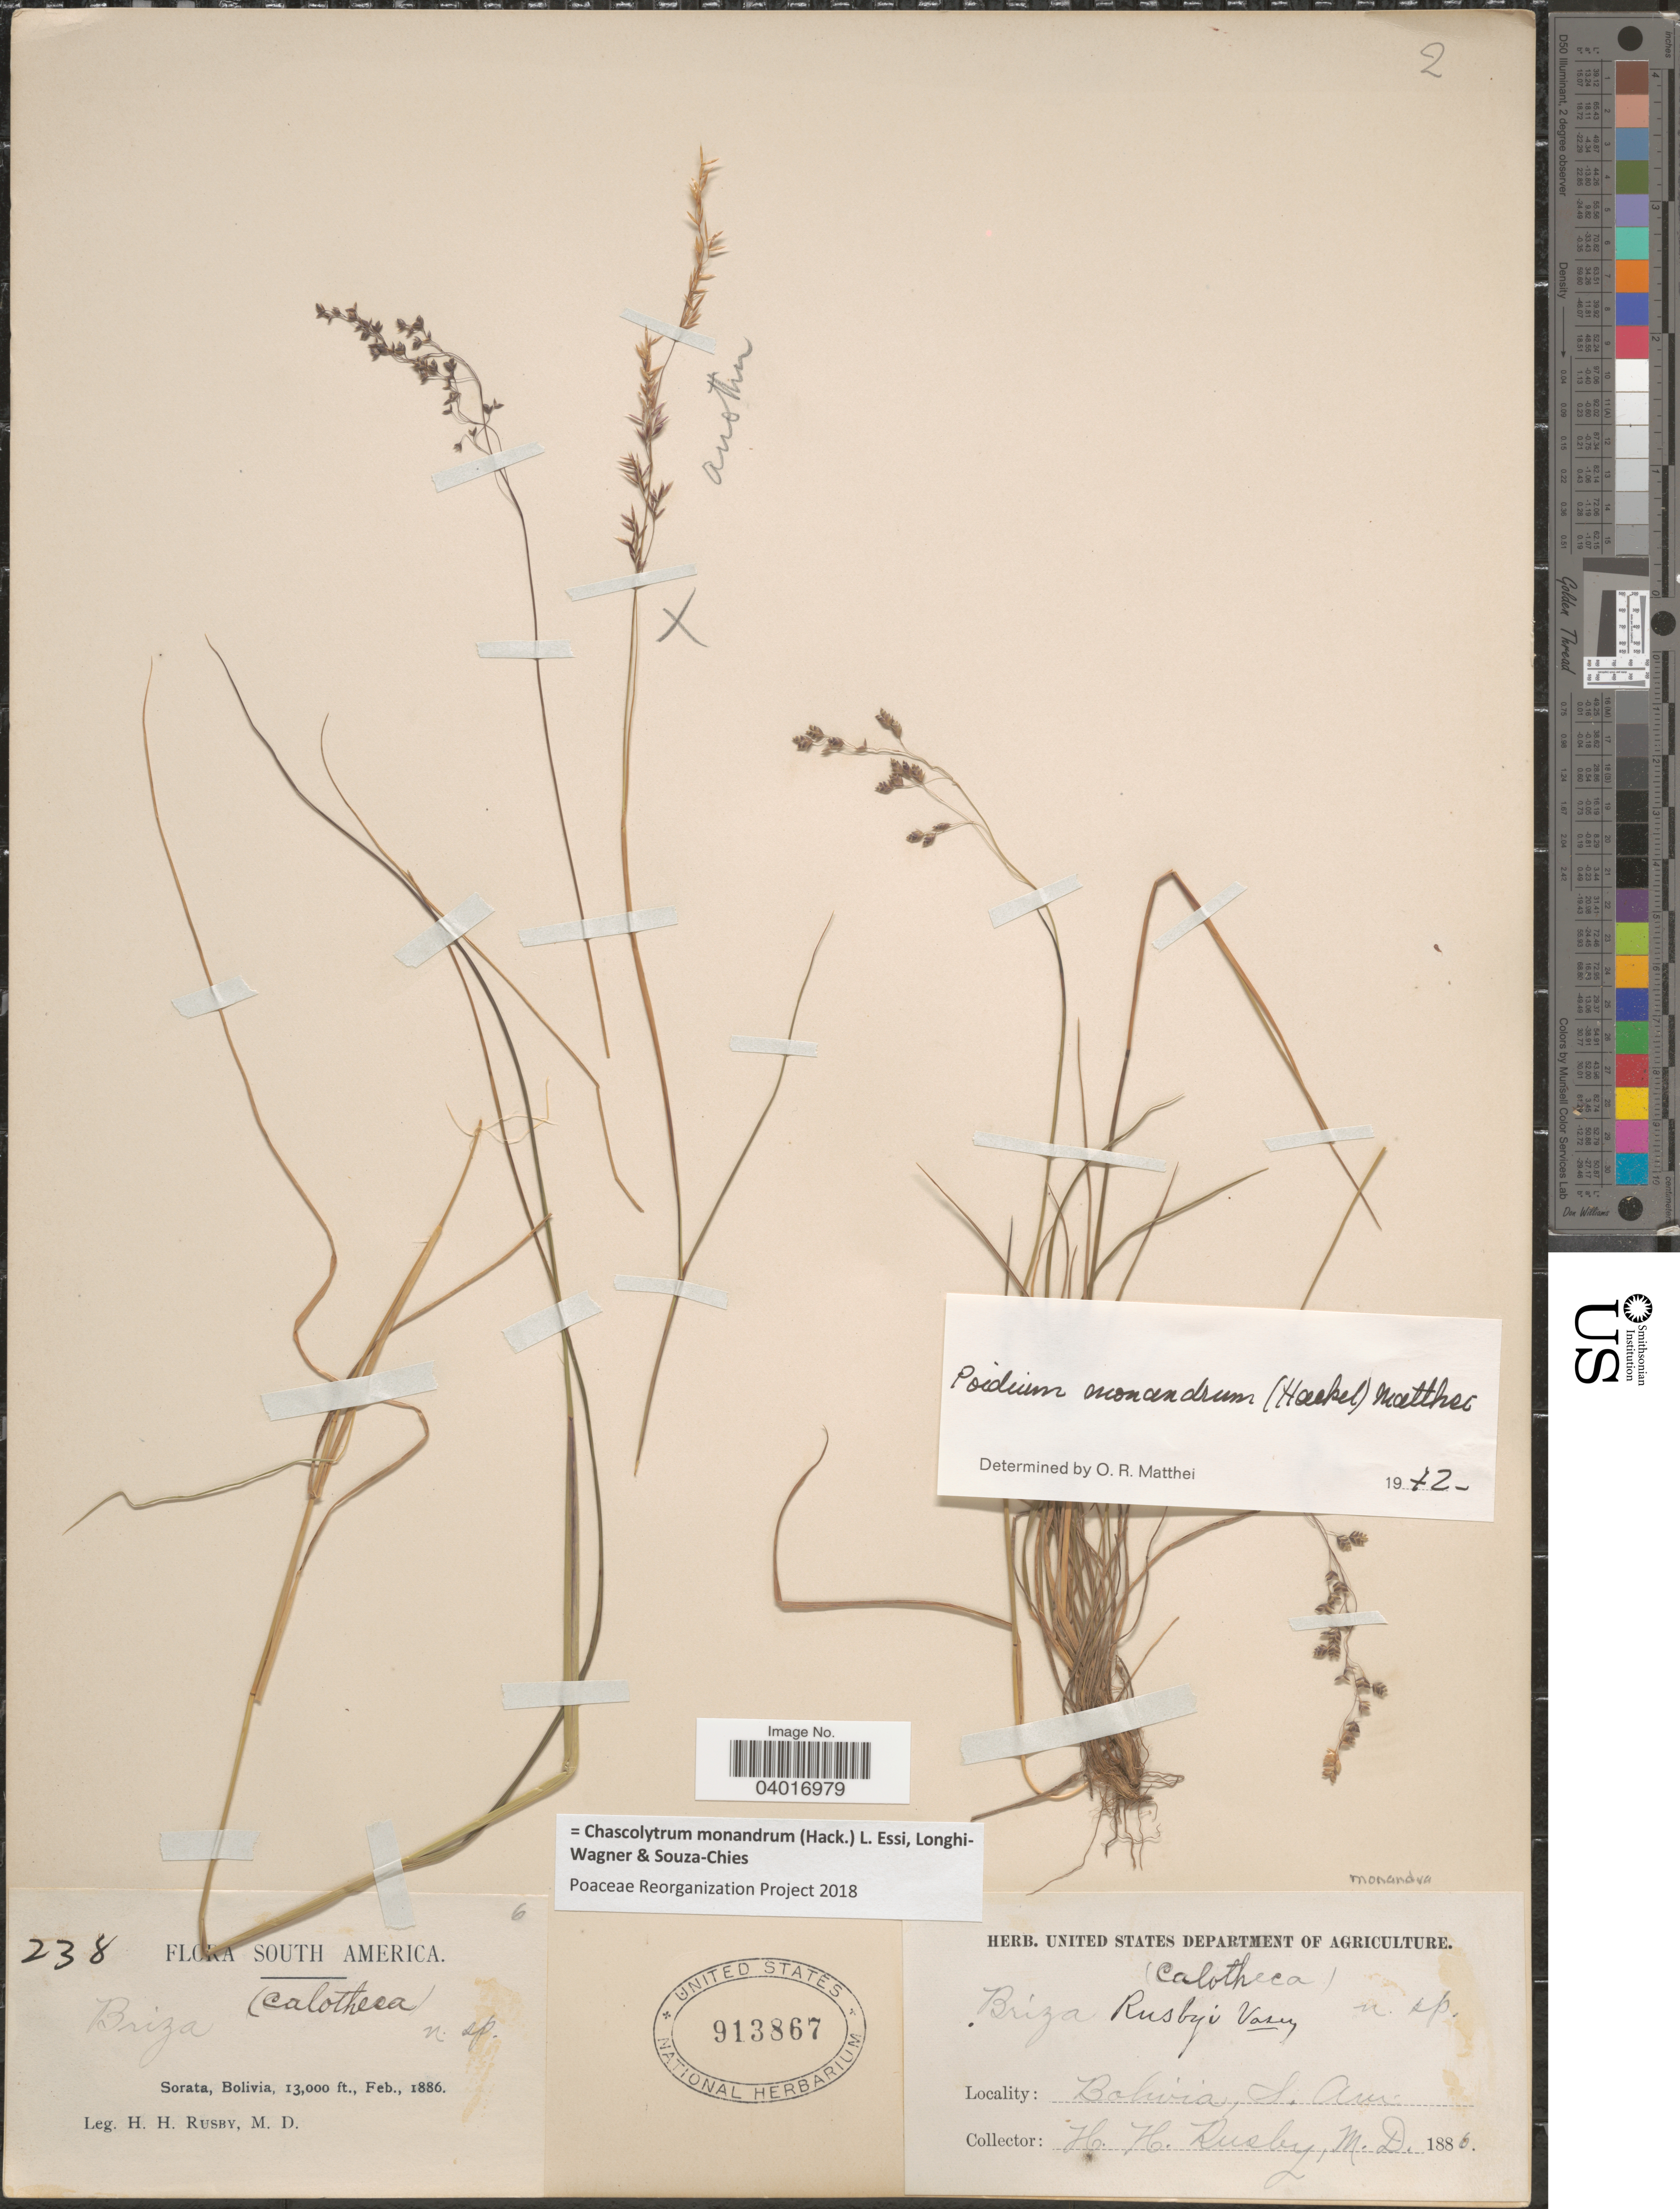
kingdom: Plantae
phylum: Tracheophyta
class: Liliopsida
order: Poales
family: Poaceae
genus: Chascolytrum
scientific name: Chascolytrum monandrum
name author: (Hack.) L. Essi et al.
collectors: H. H. Rusby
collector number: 238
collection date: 1886-02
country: Bolivia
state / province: La Páz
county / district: Larecaja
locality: Sorata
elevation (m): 3962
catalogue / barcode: US 913867